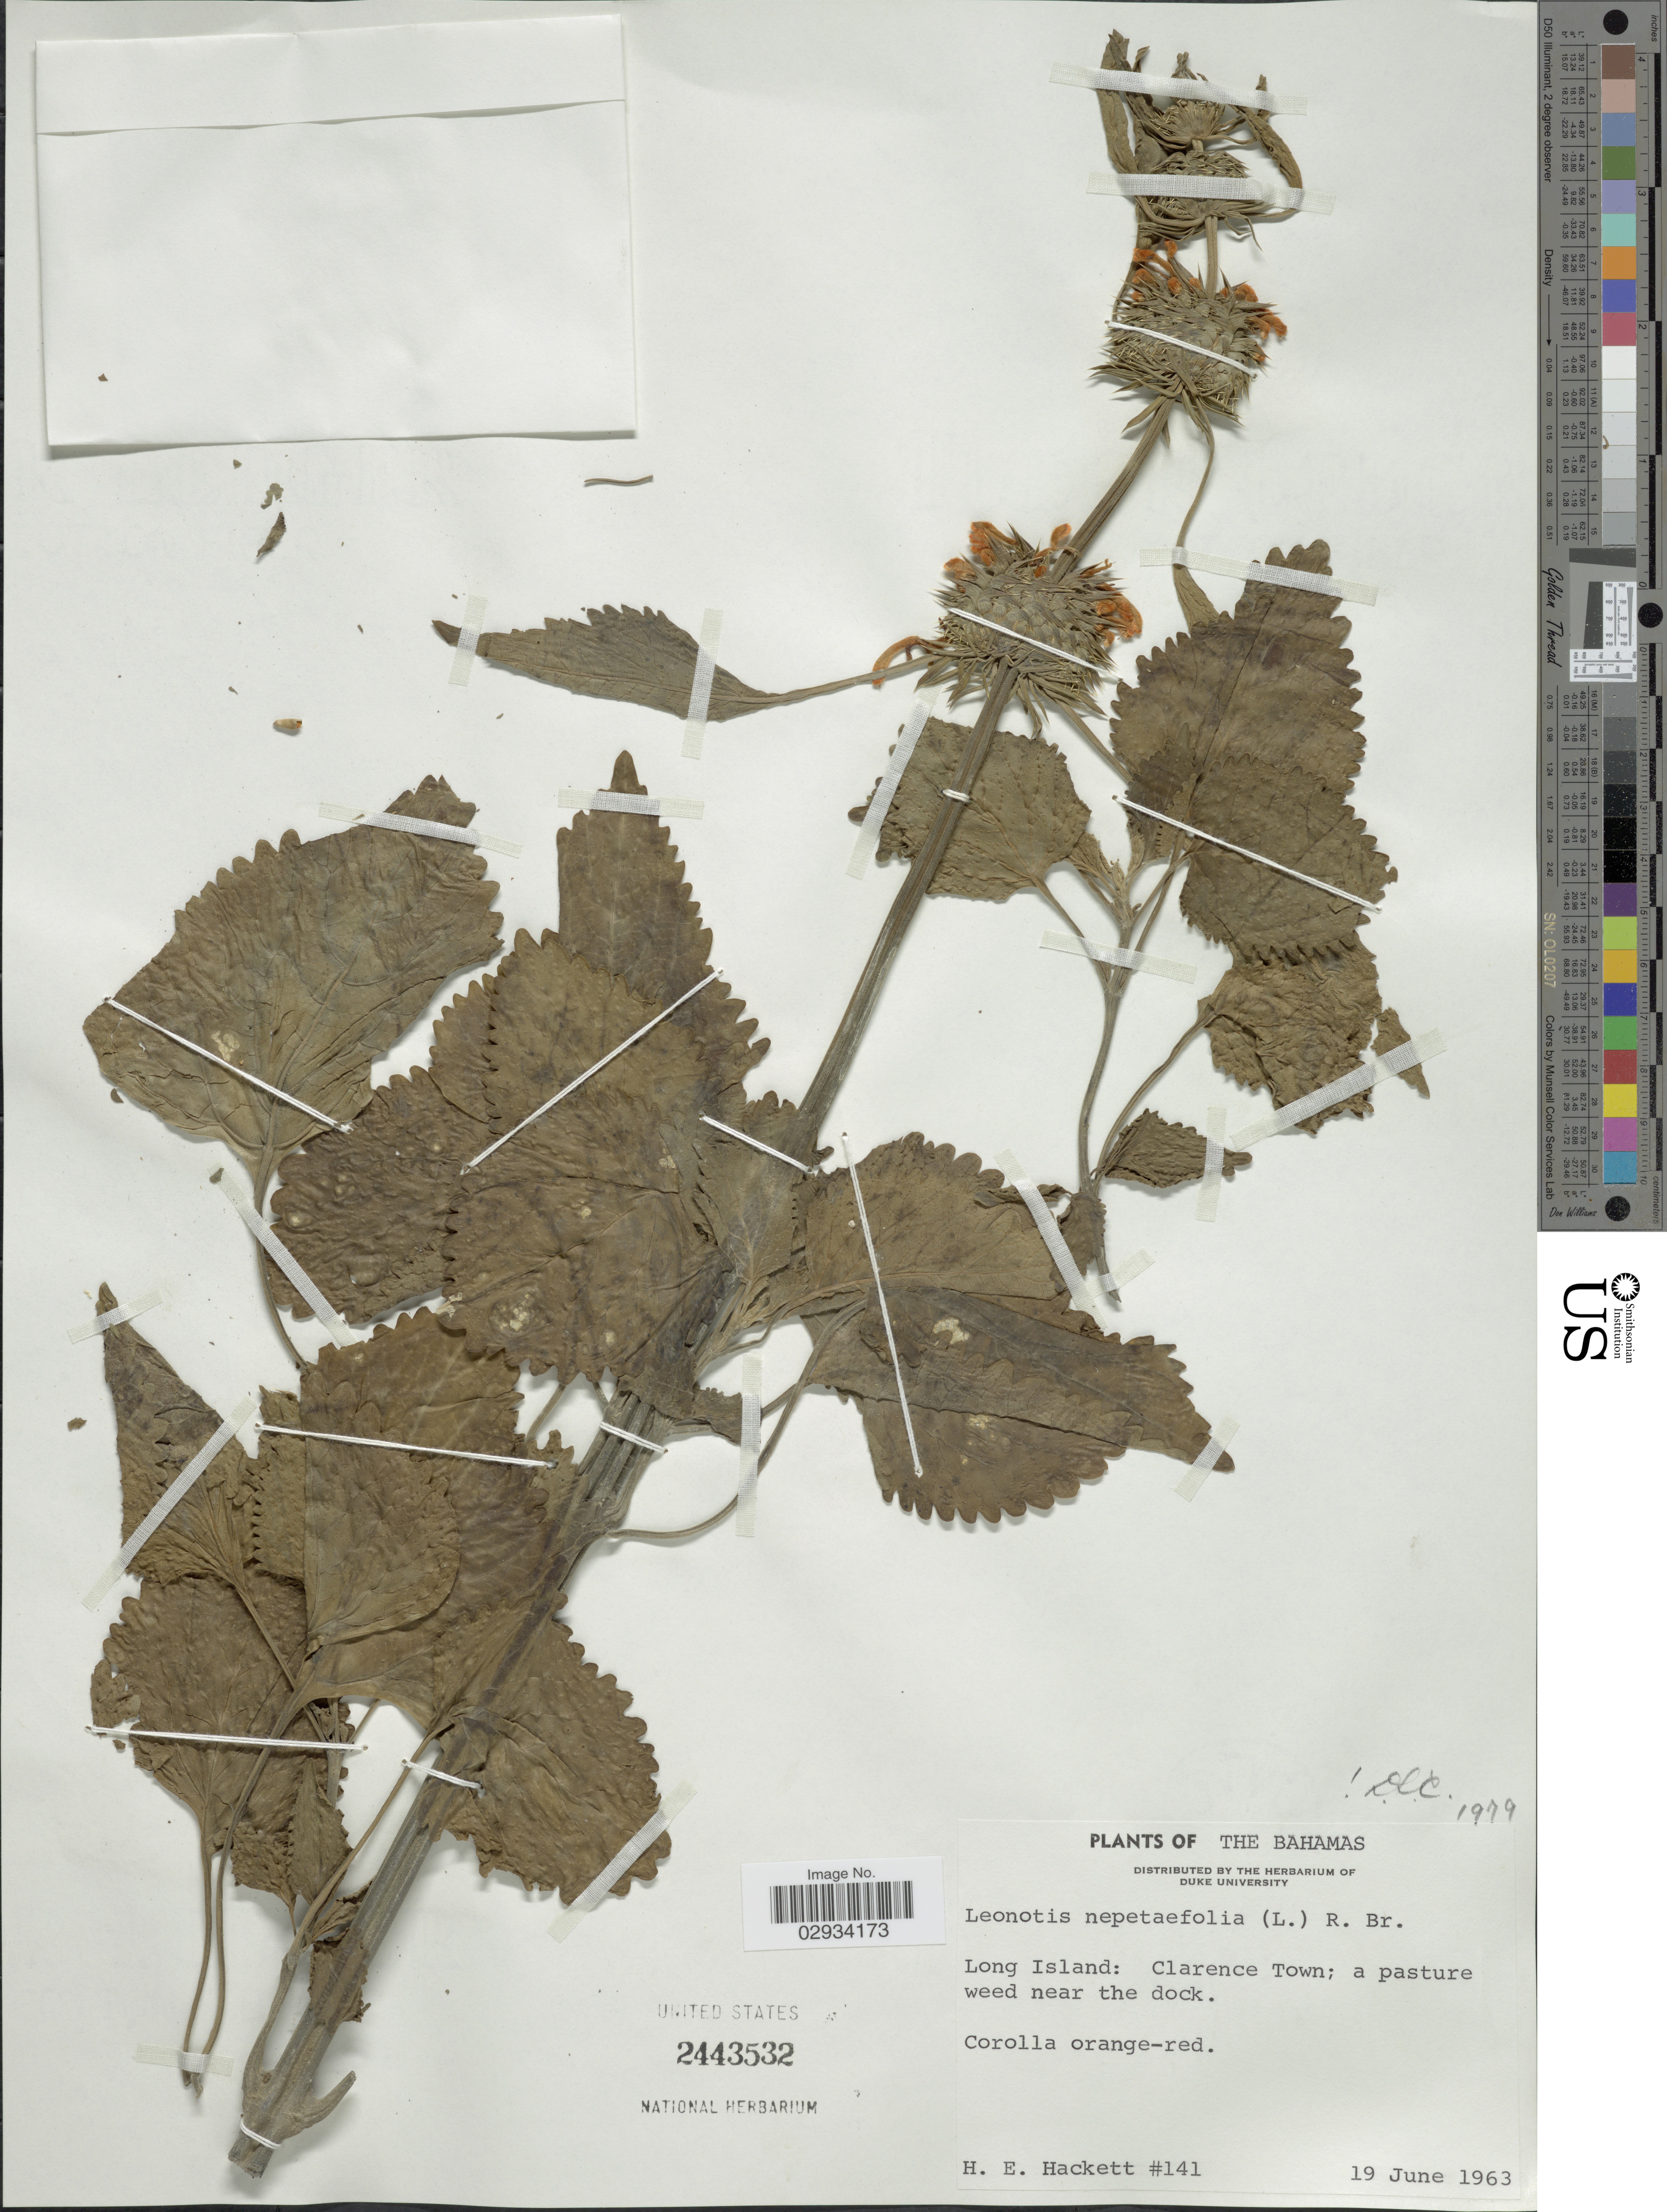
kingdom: Plantae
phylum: Tracheophyta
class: Magnoliopsida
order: Lamiales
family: Lamiaceae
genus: Leonotis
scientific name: Leonotis nepetifolia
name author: (L.) R. Br.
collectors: H. E. Hackett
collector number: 141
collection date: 1963-06-19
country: Bahamas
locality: The Bahamas. Long Island: Clarence Town.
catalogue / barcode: US 2443532